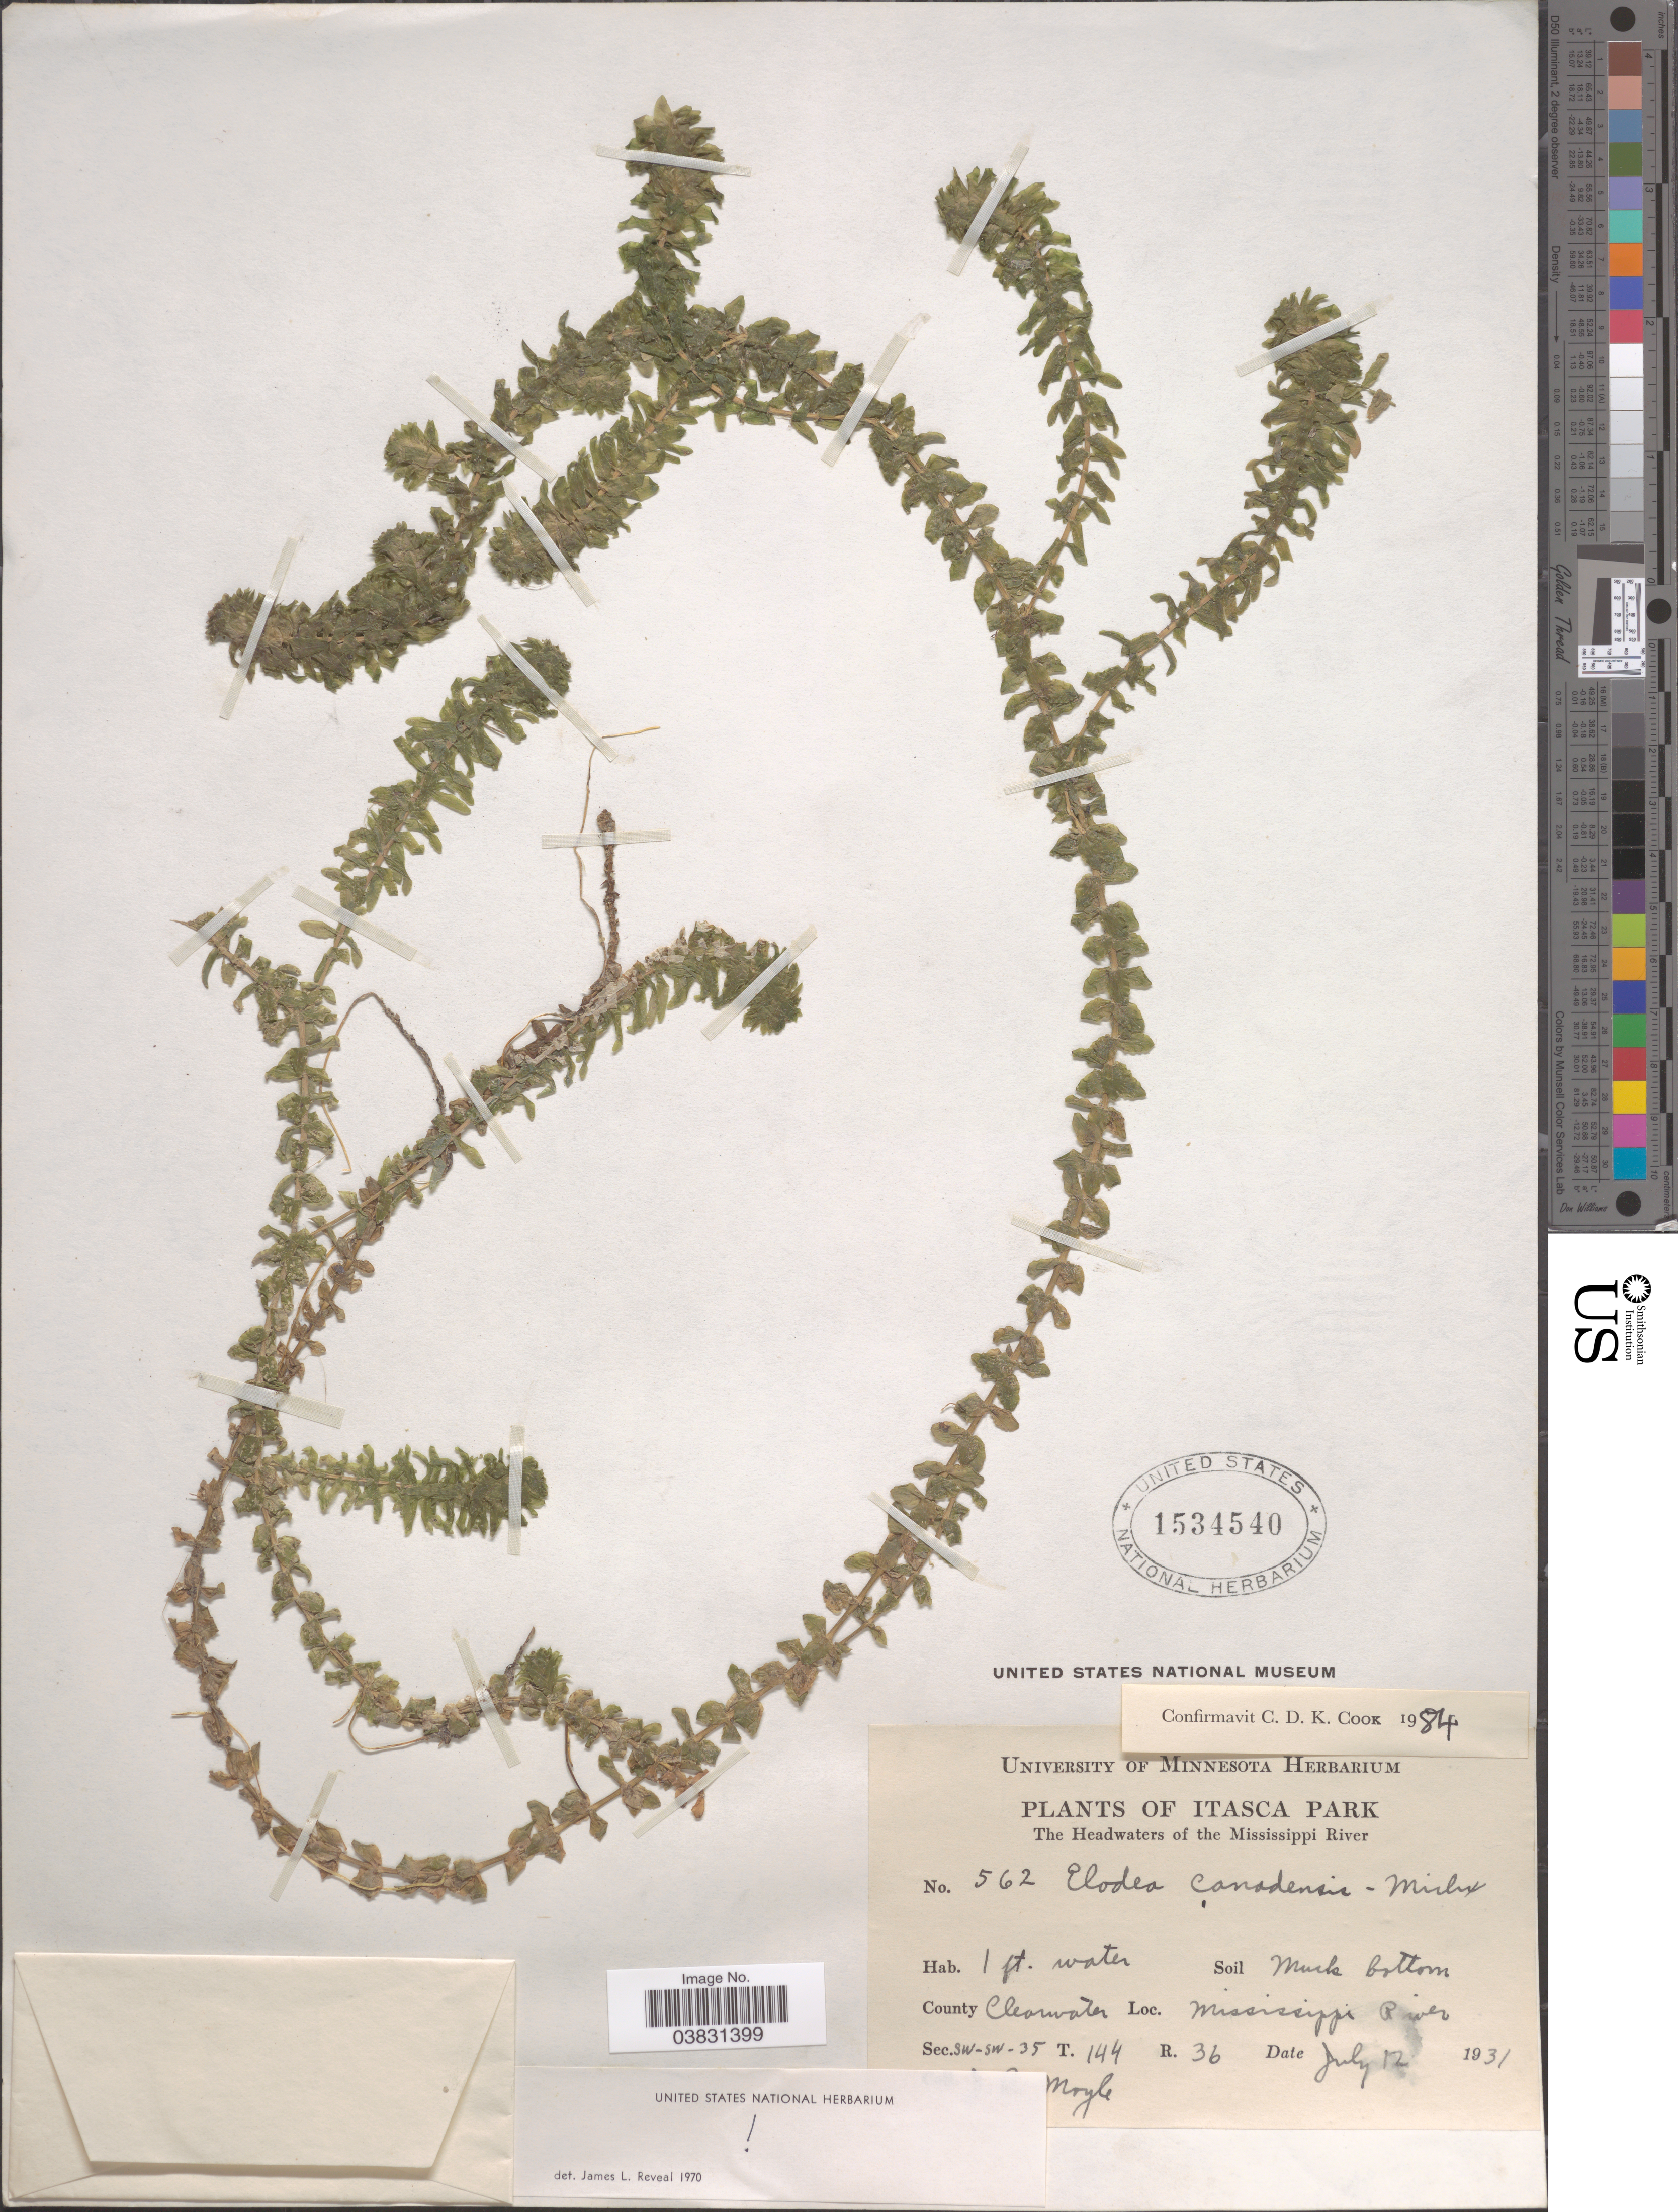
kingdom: Plantae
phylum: Tracheophyta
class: Liliopsida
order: Alismatales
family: Hydrocharitaceae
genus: Elodea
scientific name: Elodea canadensis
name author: Michx.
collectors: J. Moyle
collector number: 562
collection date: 1931-07-12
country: United States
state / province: Minnesota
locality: Itasca Park. The Headwaters of the Mississippi River. County Clearwater. Mississippi River. Sec. SW-SW-35 T.144 R. 36.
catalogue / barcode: US 1534540